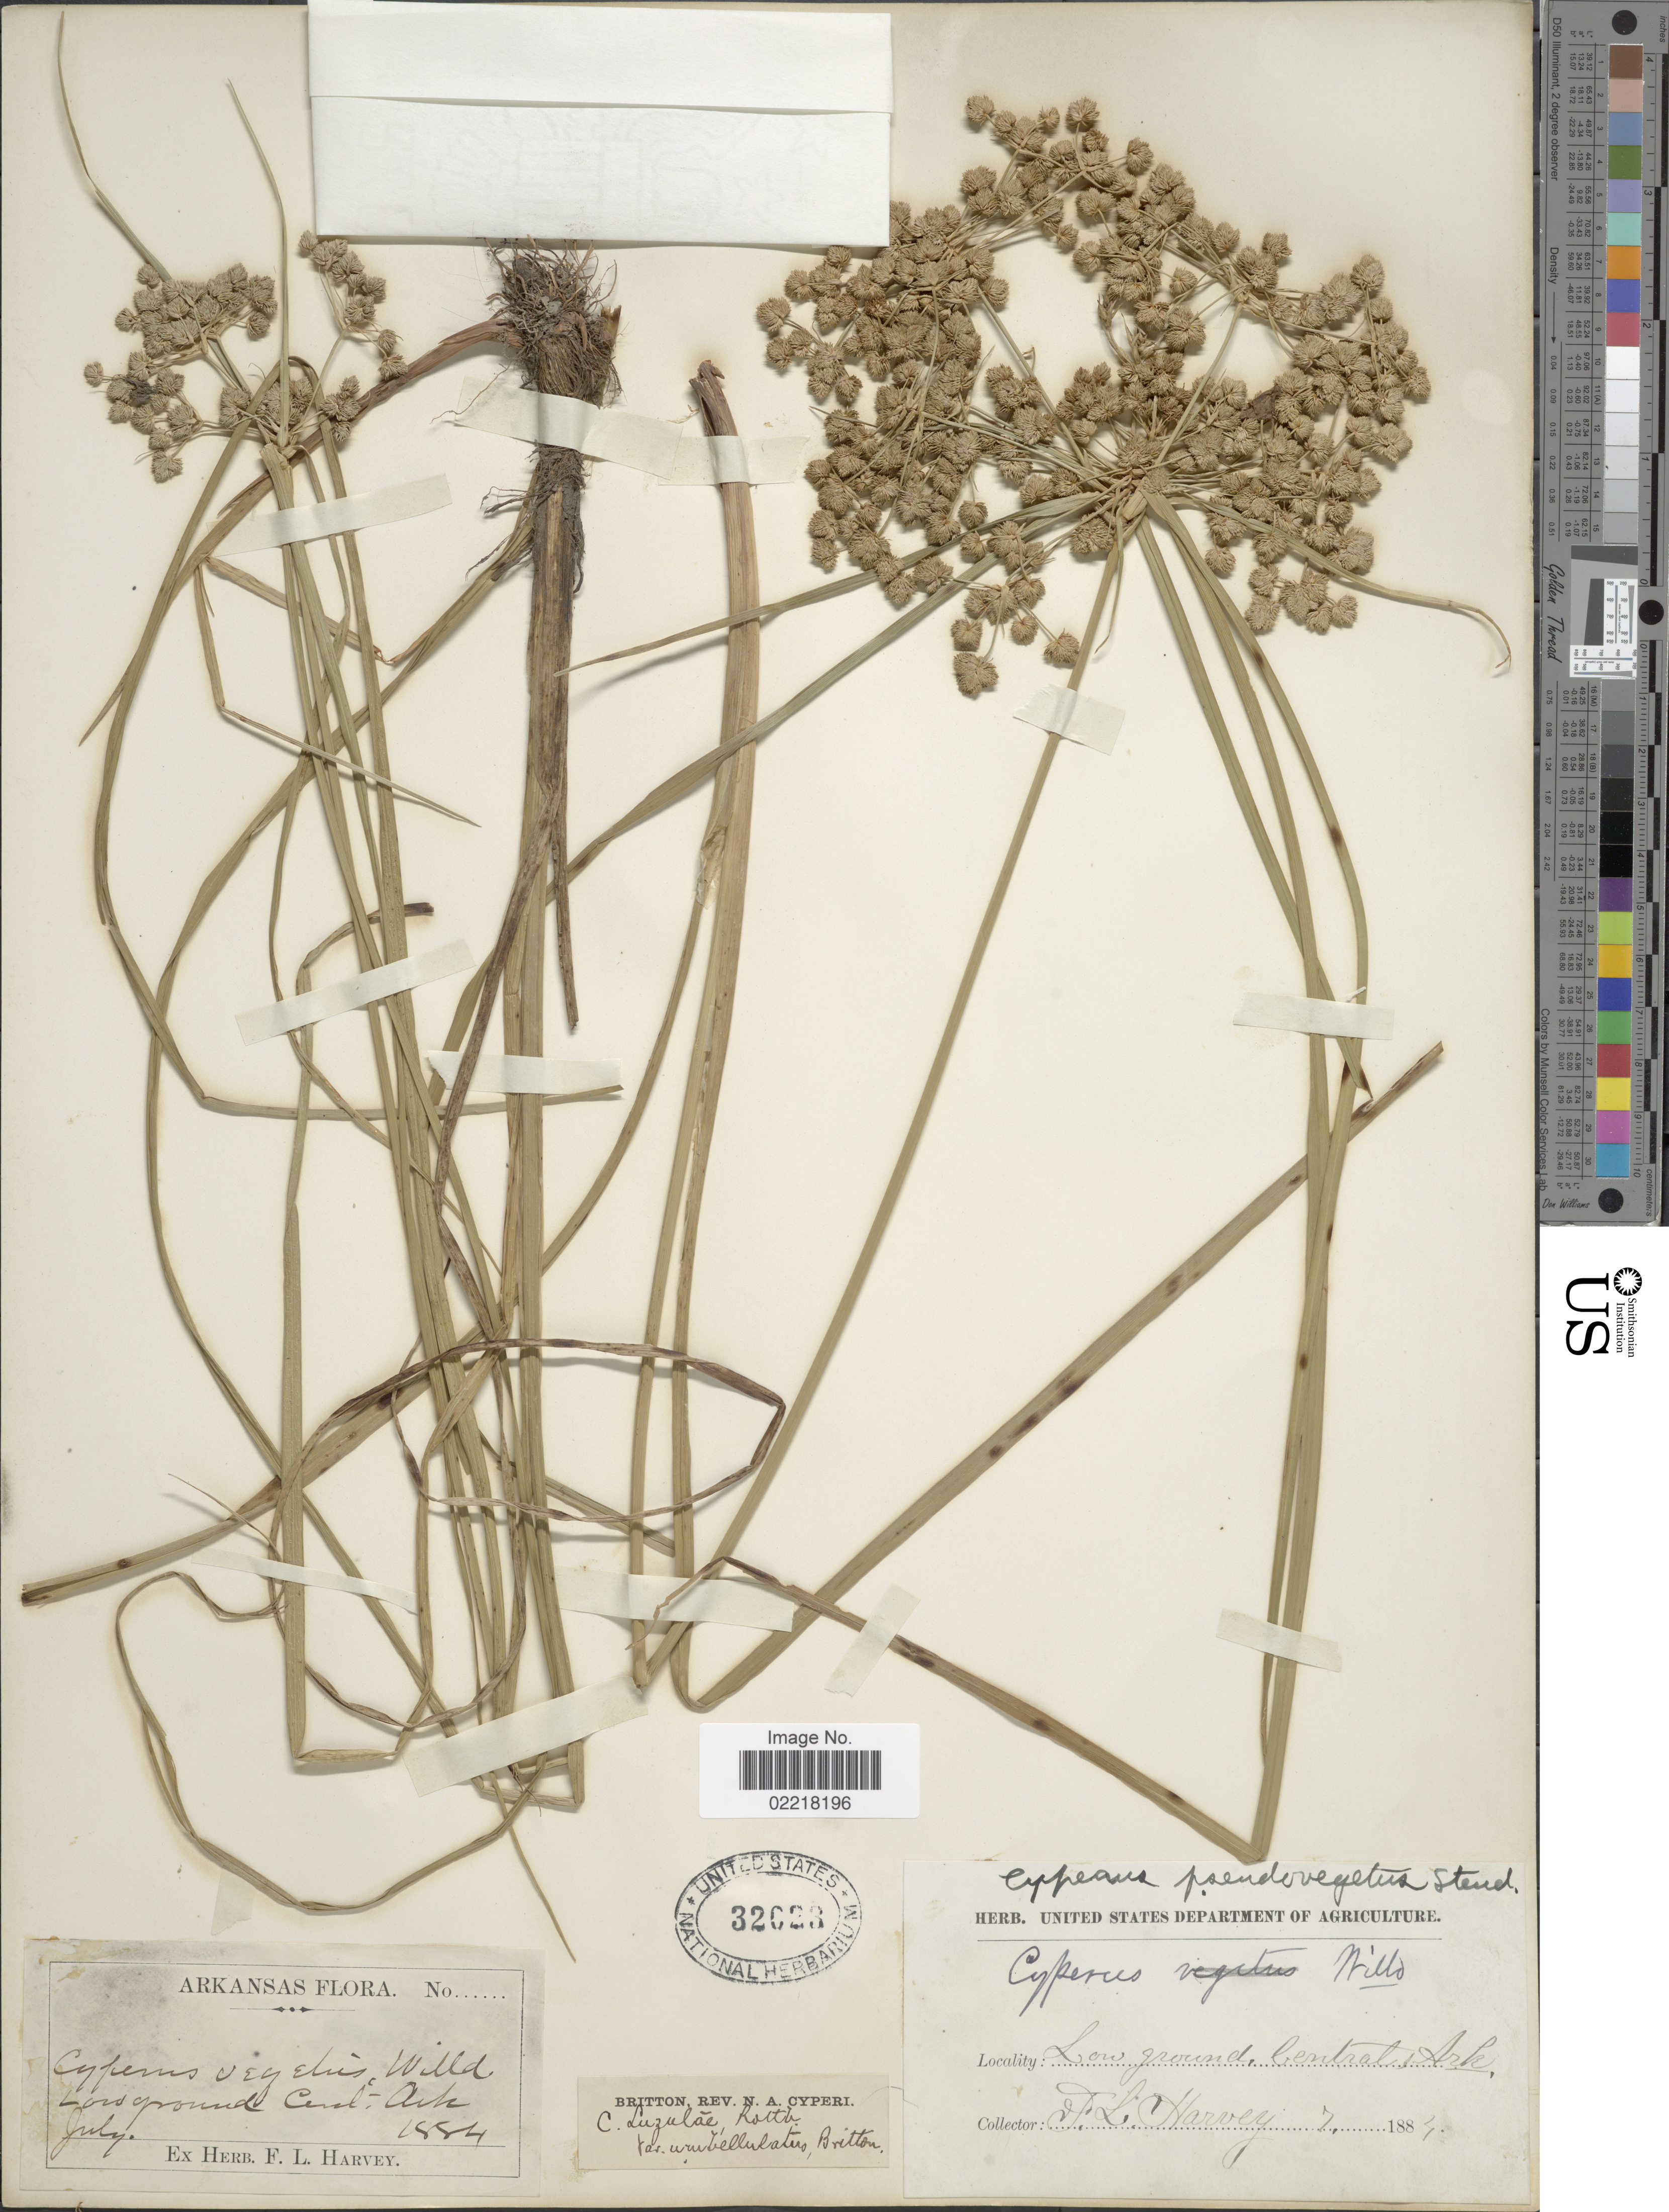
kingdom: Plantae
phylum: Tracheophyta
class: Liliopsida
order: Poales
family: Cyperaceae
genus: Cyperus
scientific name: Cyperus pseudovegetus Steud.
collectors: F. L. Harvey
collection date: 1884-07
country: United States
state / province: Arkansas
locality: Low ground Centr. Ark.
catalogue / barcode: US 32023